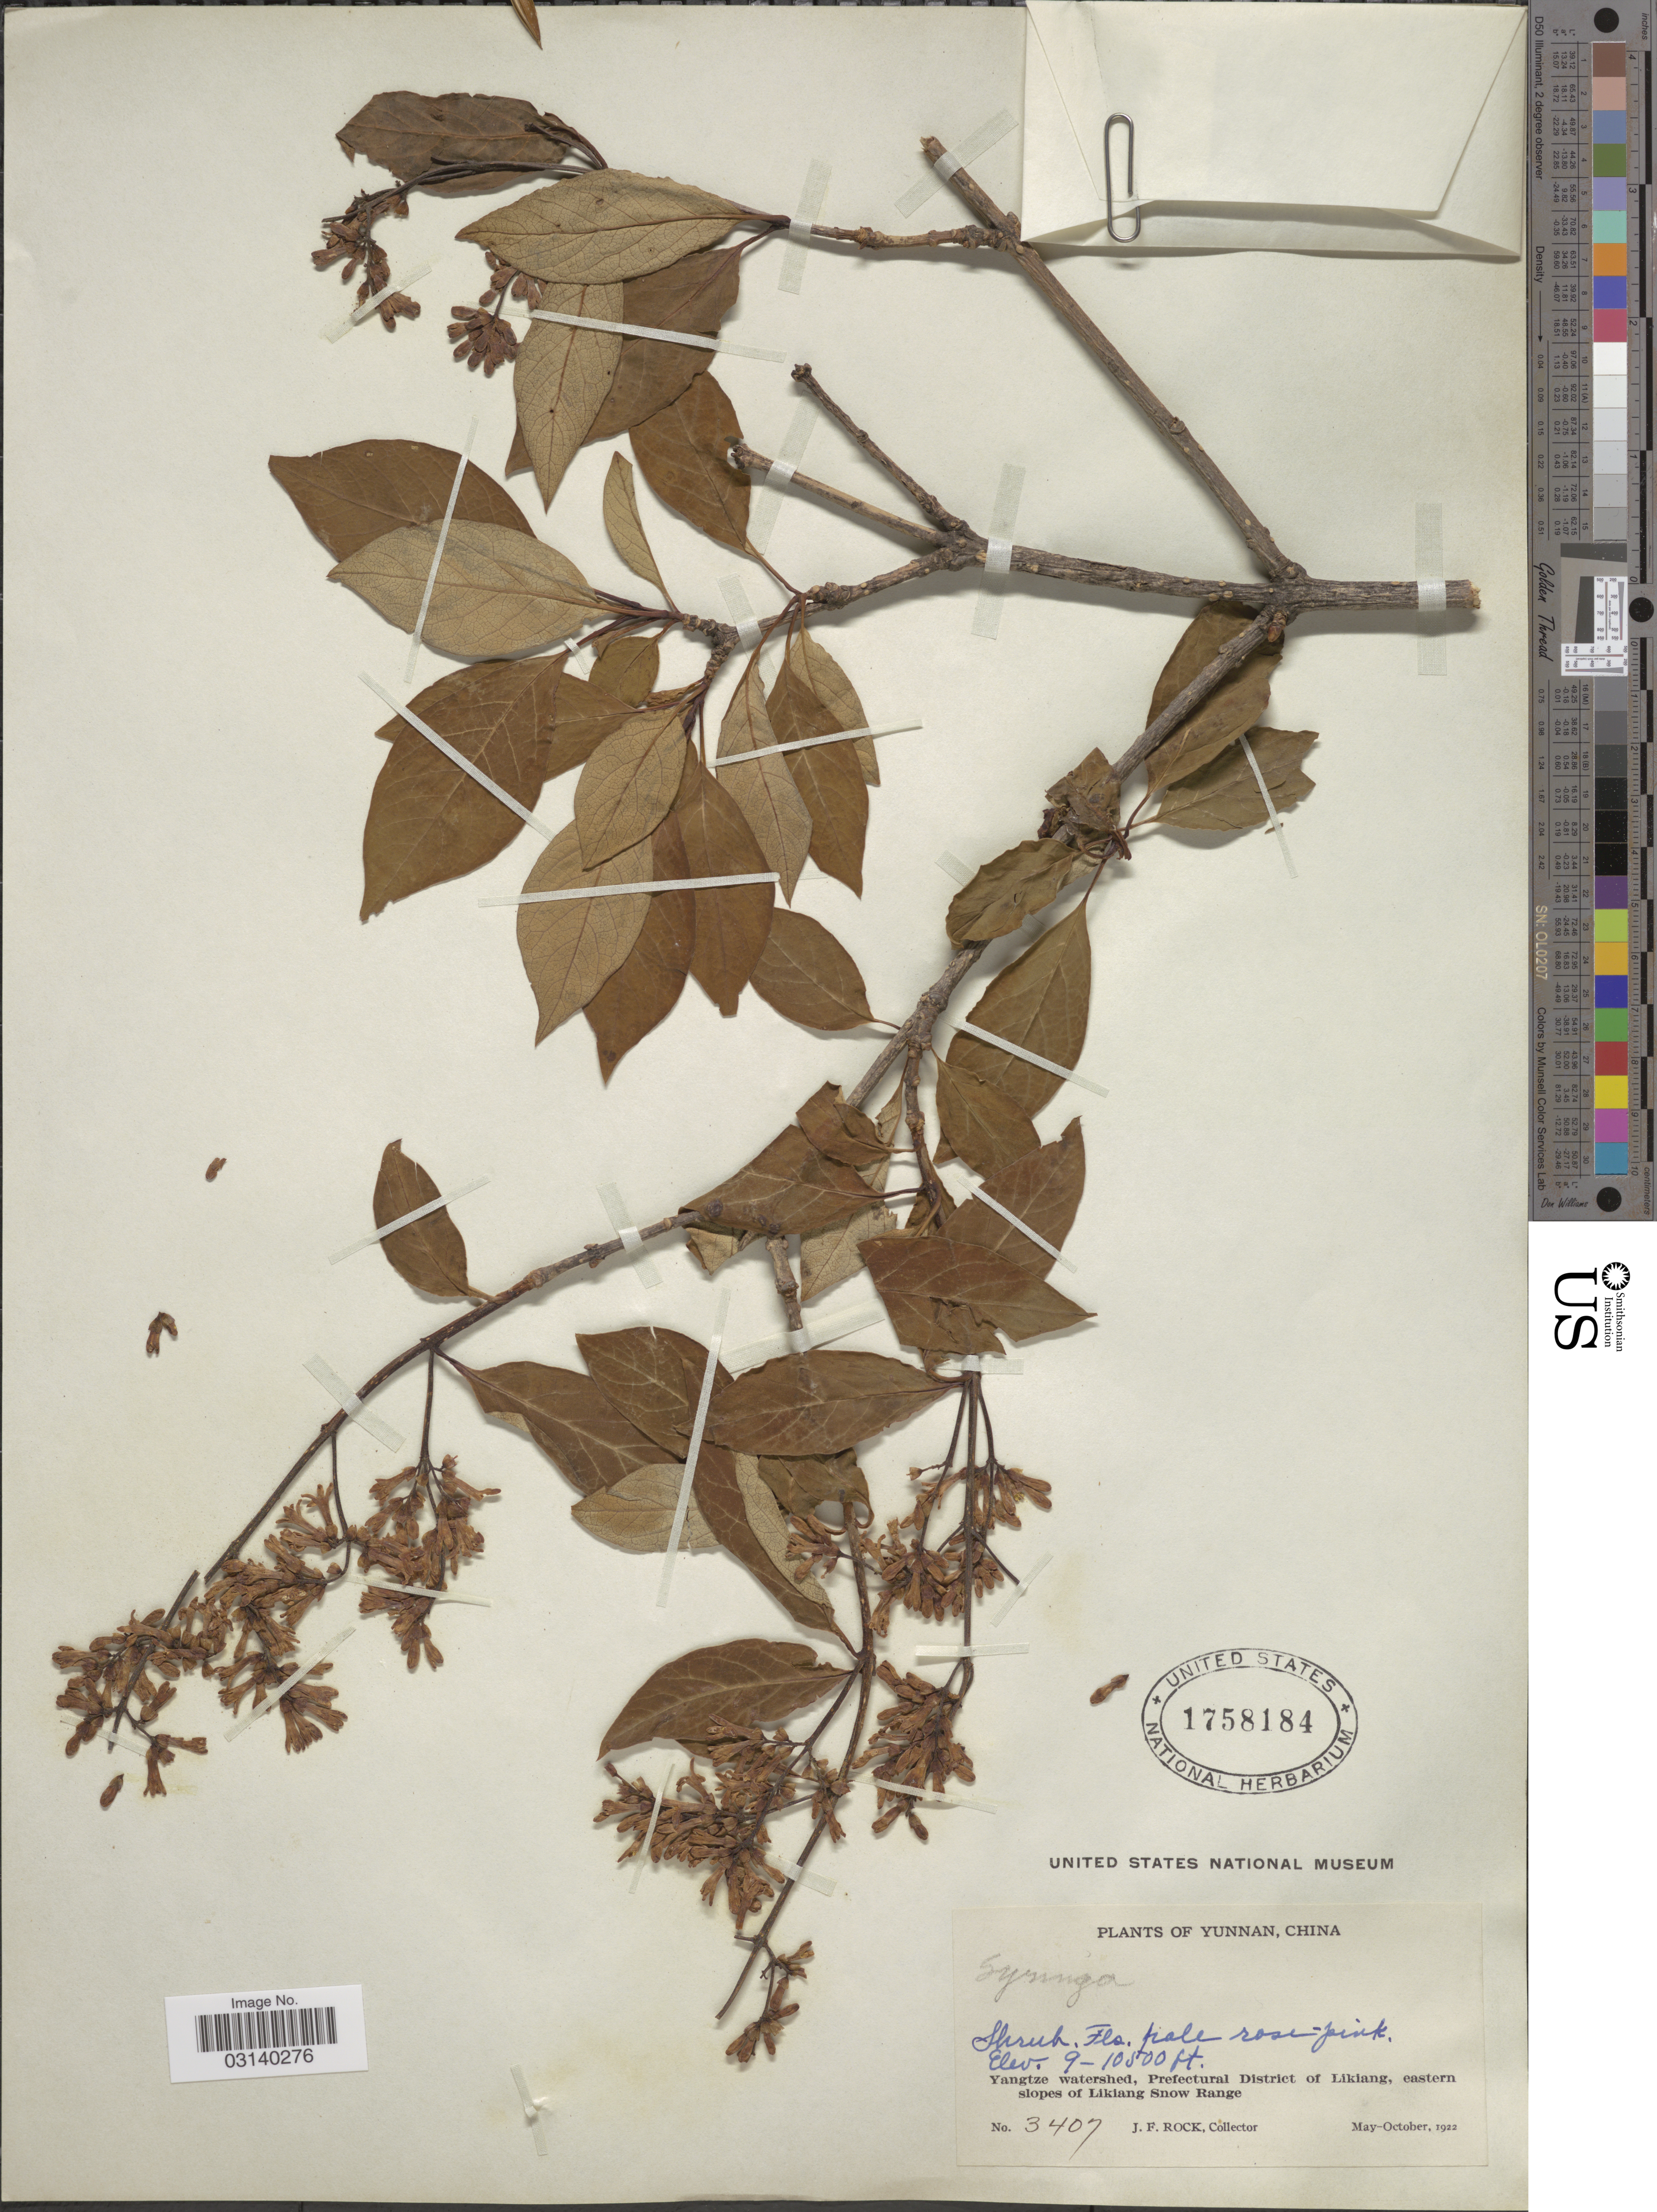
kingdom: Plantae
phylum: Tracheophyta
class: Magnoliopsida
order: Lamiales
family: Oleaceae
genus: Syringa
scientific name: Syringa sp.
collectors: J. Rock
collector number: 3407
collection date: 1922-05/1922-10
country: China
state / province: Yunnan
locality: Yangtze watershed, Prefectural District of Likiang, eastern slopes of Likiang Snow Range.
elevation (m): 2743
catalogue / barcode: US 1758184